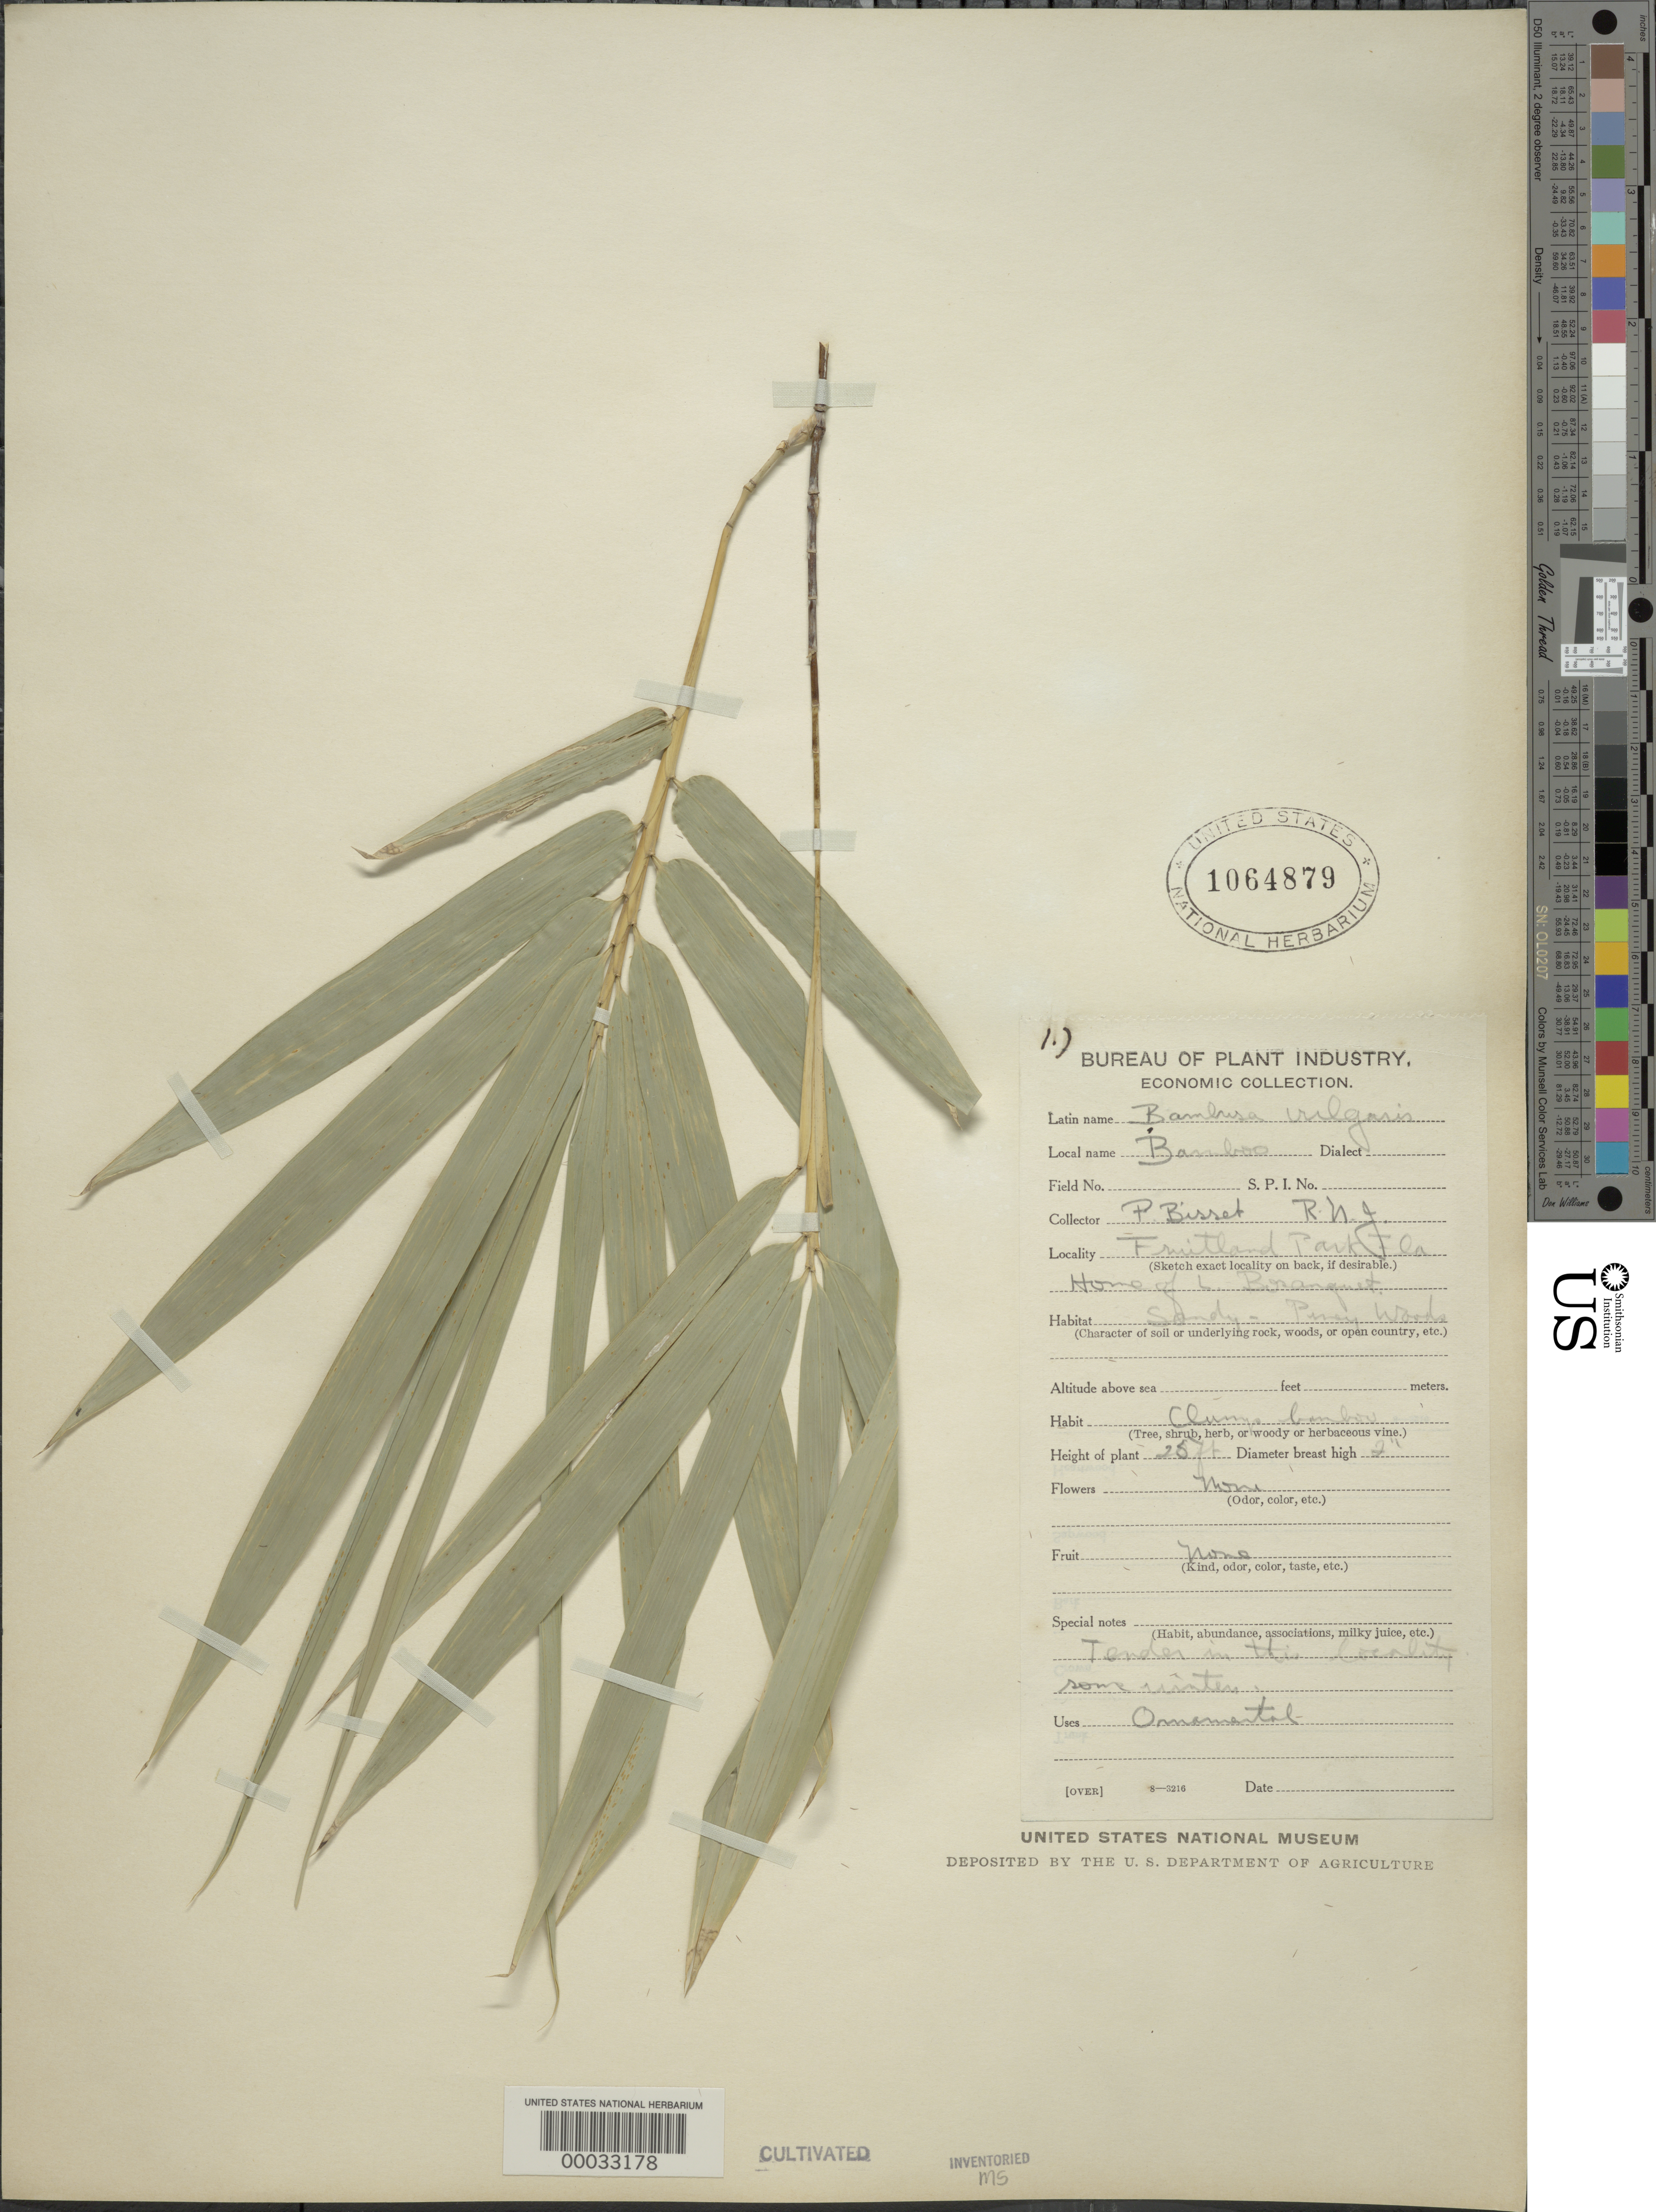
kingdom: Plantae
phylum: Tracheophyta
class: Liliopsida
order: Poales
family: Poaceae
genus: Bambusa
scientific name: Bambusa vulgaris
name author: Schrad. ex J.C. Wendl.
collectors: P. Bisset & R. Jones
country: United States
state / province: Florida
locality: Fruitland park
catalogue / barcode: US 1064879